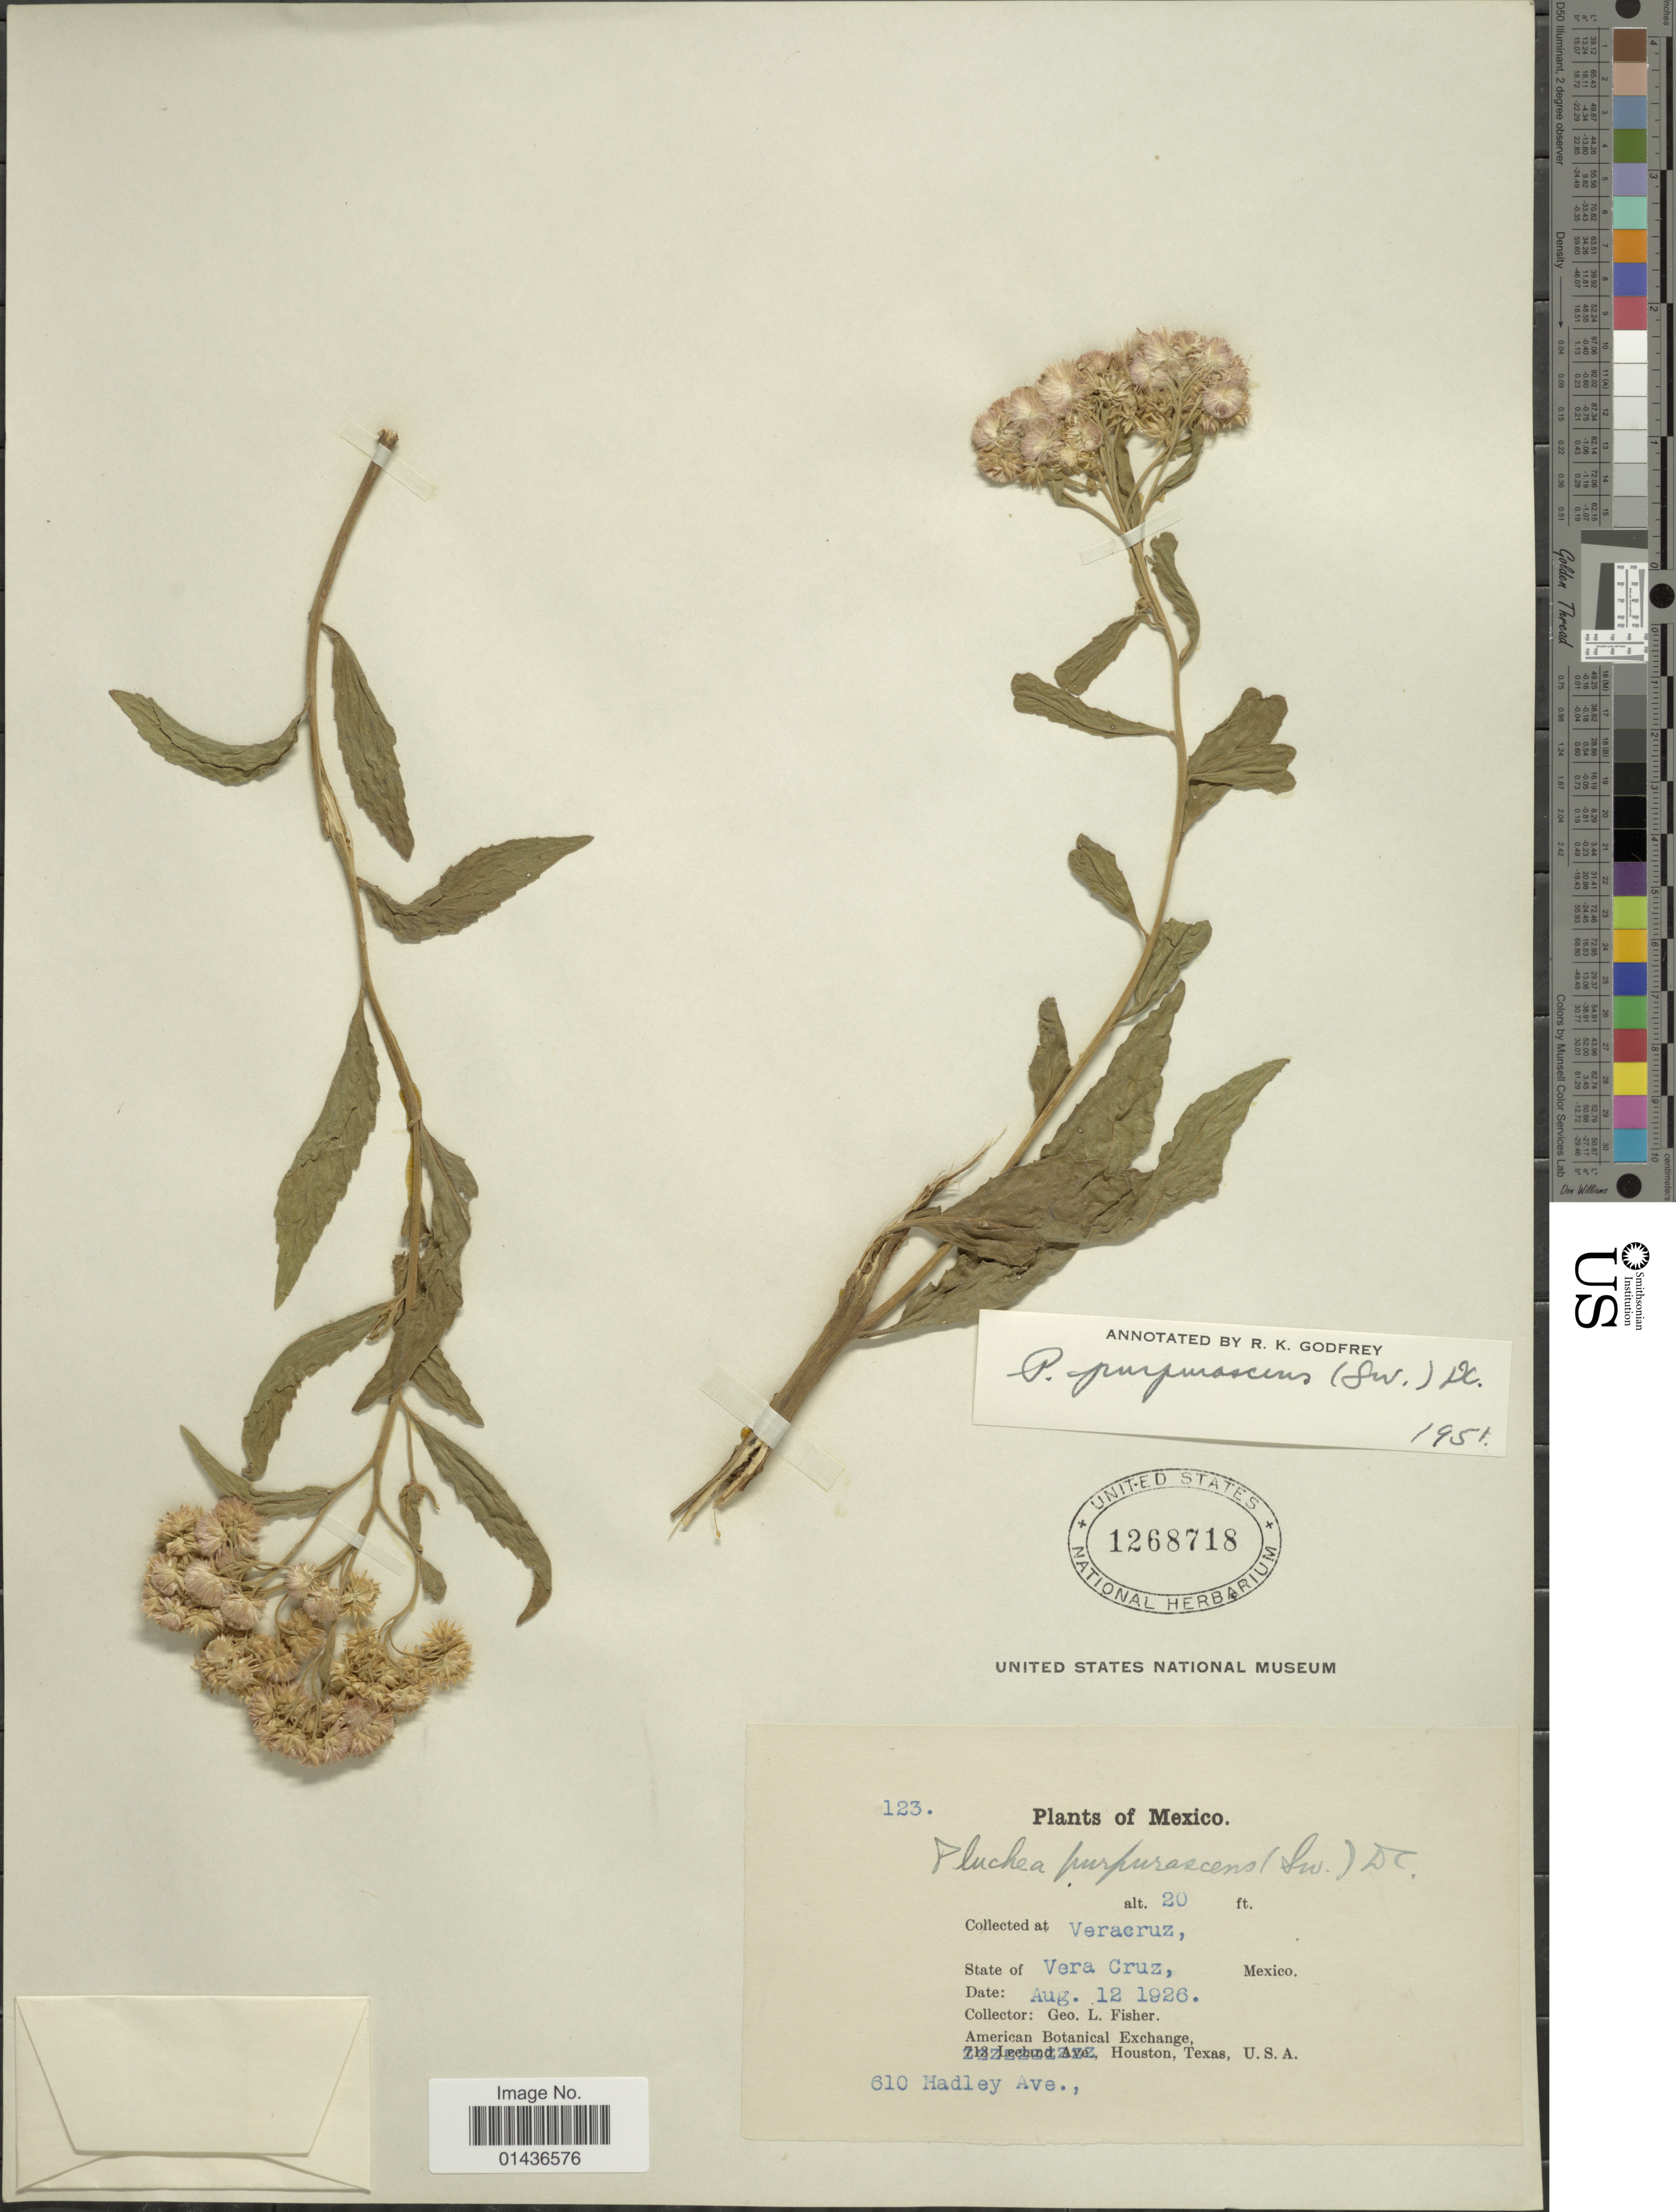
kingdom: Plantae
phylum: Tracheophyta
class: Magnoliopsida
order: Asterales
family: Asteraceae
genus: Pluchea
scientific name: Pluchea odorata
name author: (L.) Cass.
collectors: G. L. Fisher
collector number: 123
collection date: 1926-08-12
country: Mexico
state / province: Veracruz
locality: Veracruz, State of Vera Cruz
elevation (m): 6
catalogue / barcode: US 1268718